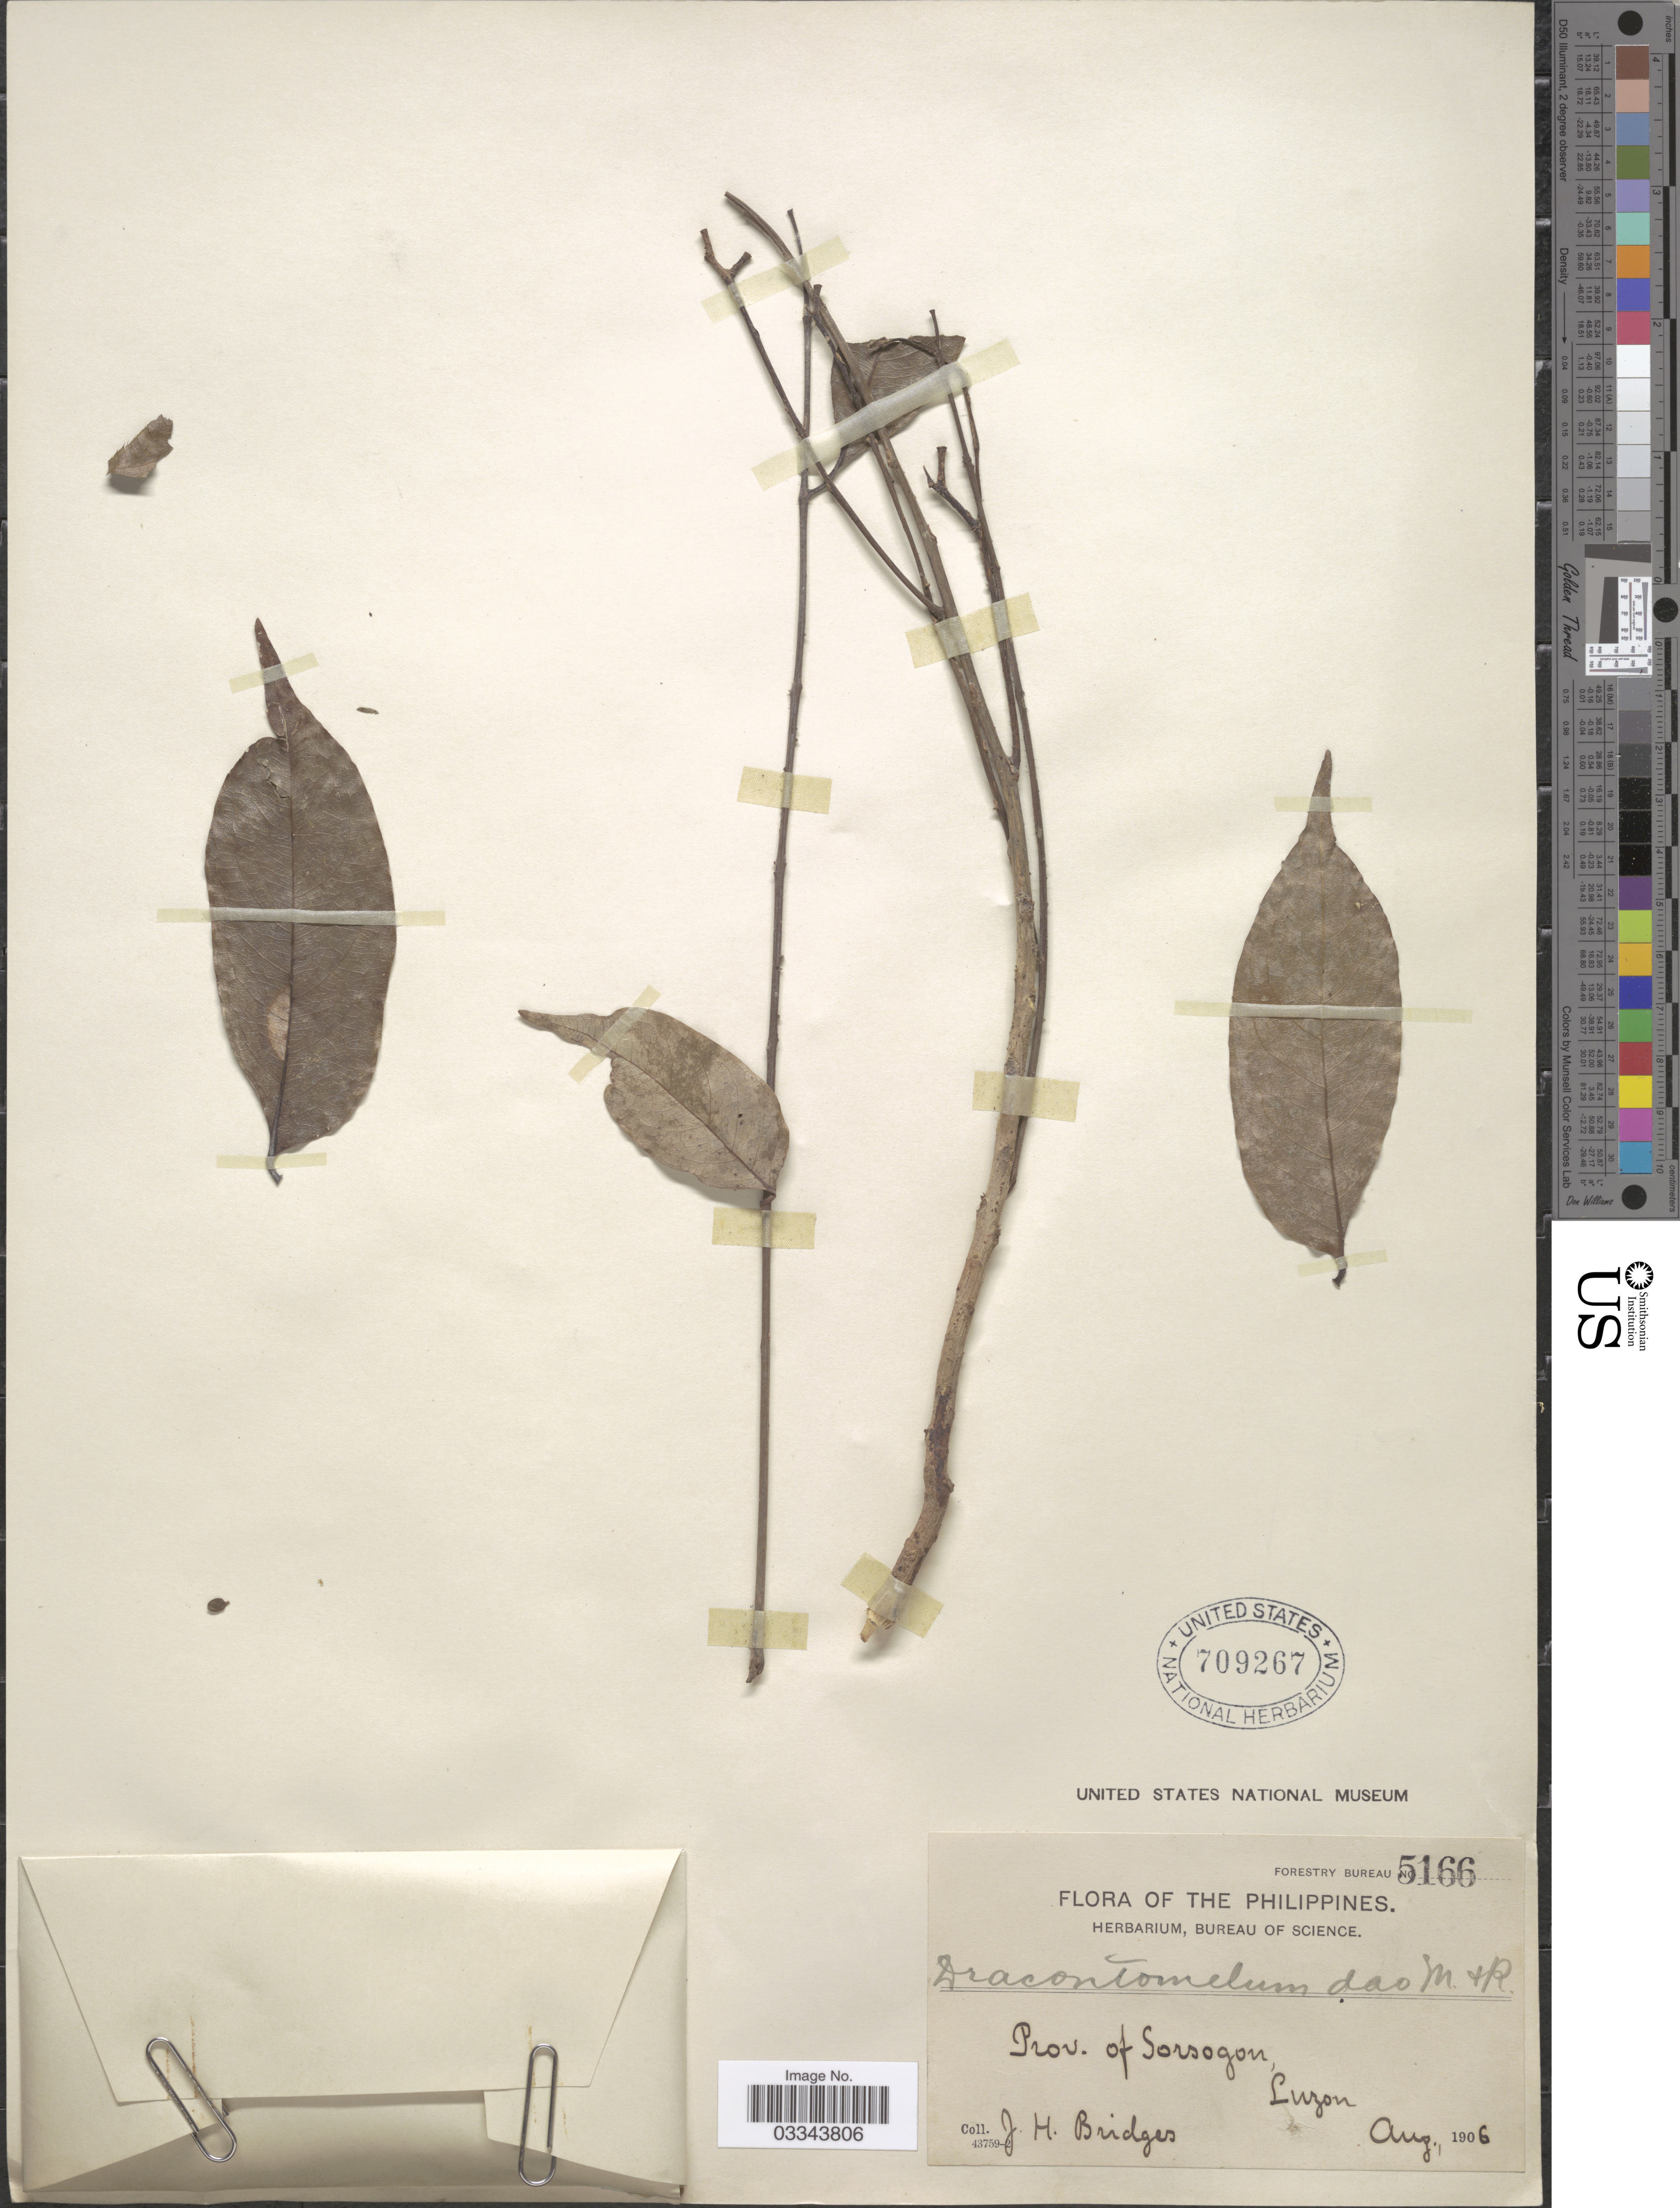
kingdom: Plantae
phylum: Tracheophyta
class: Magnoliopsida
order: Sapindales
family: Anacardiaceae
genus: Dracontomelon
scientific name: Dracontomelon dao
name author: (Blanco) Merr. & Rolfe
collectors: J. Bridges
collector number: Forestry Bureau 5166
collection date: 1906-08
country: Philippines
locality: Prov. of Sorsogon, Luzon.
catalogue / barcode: US 709267